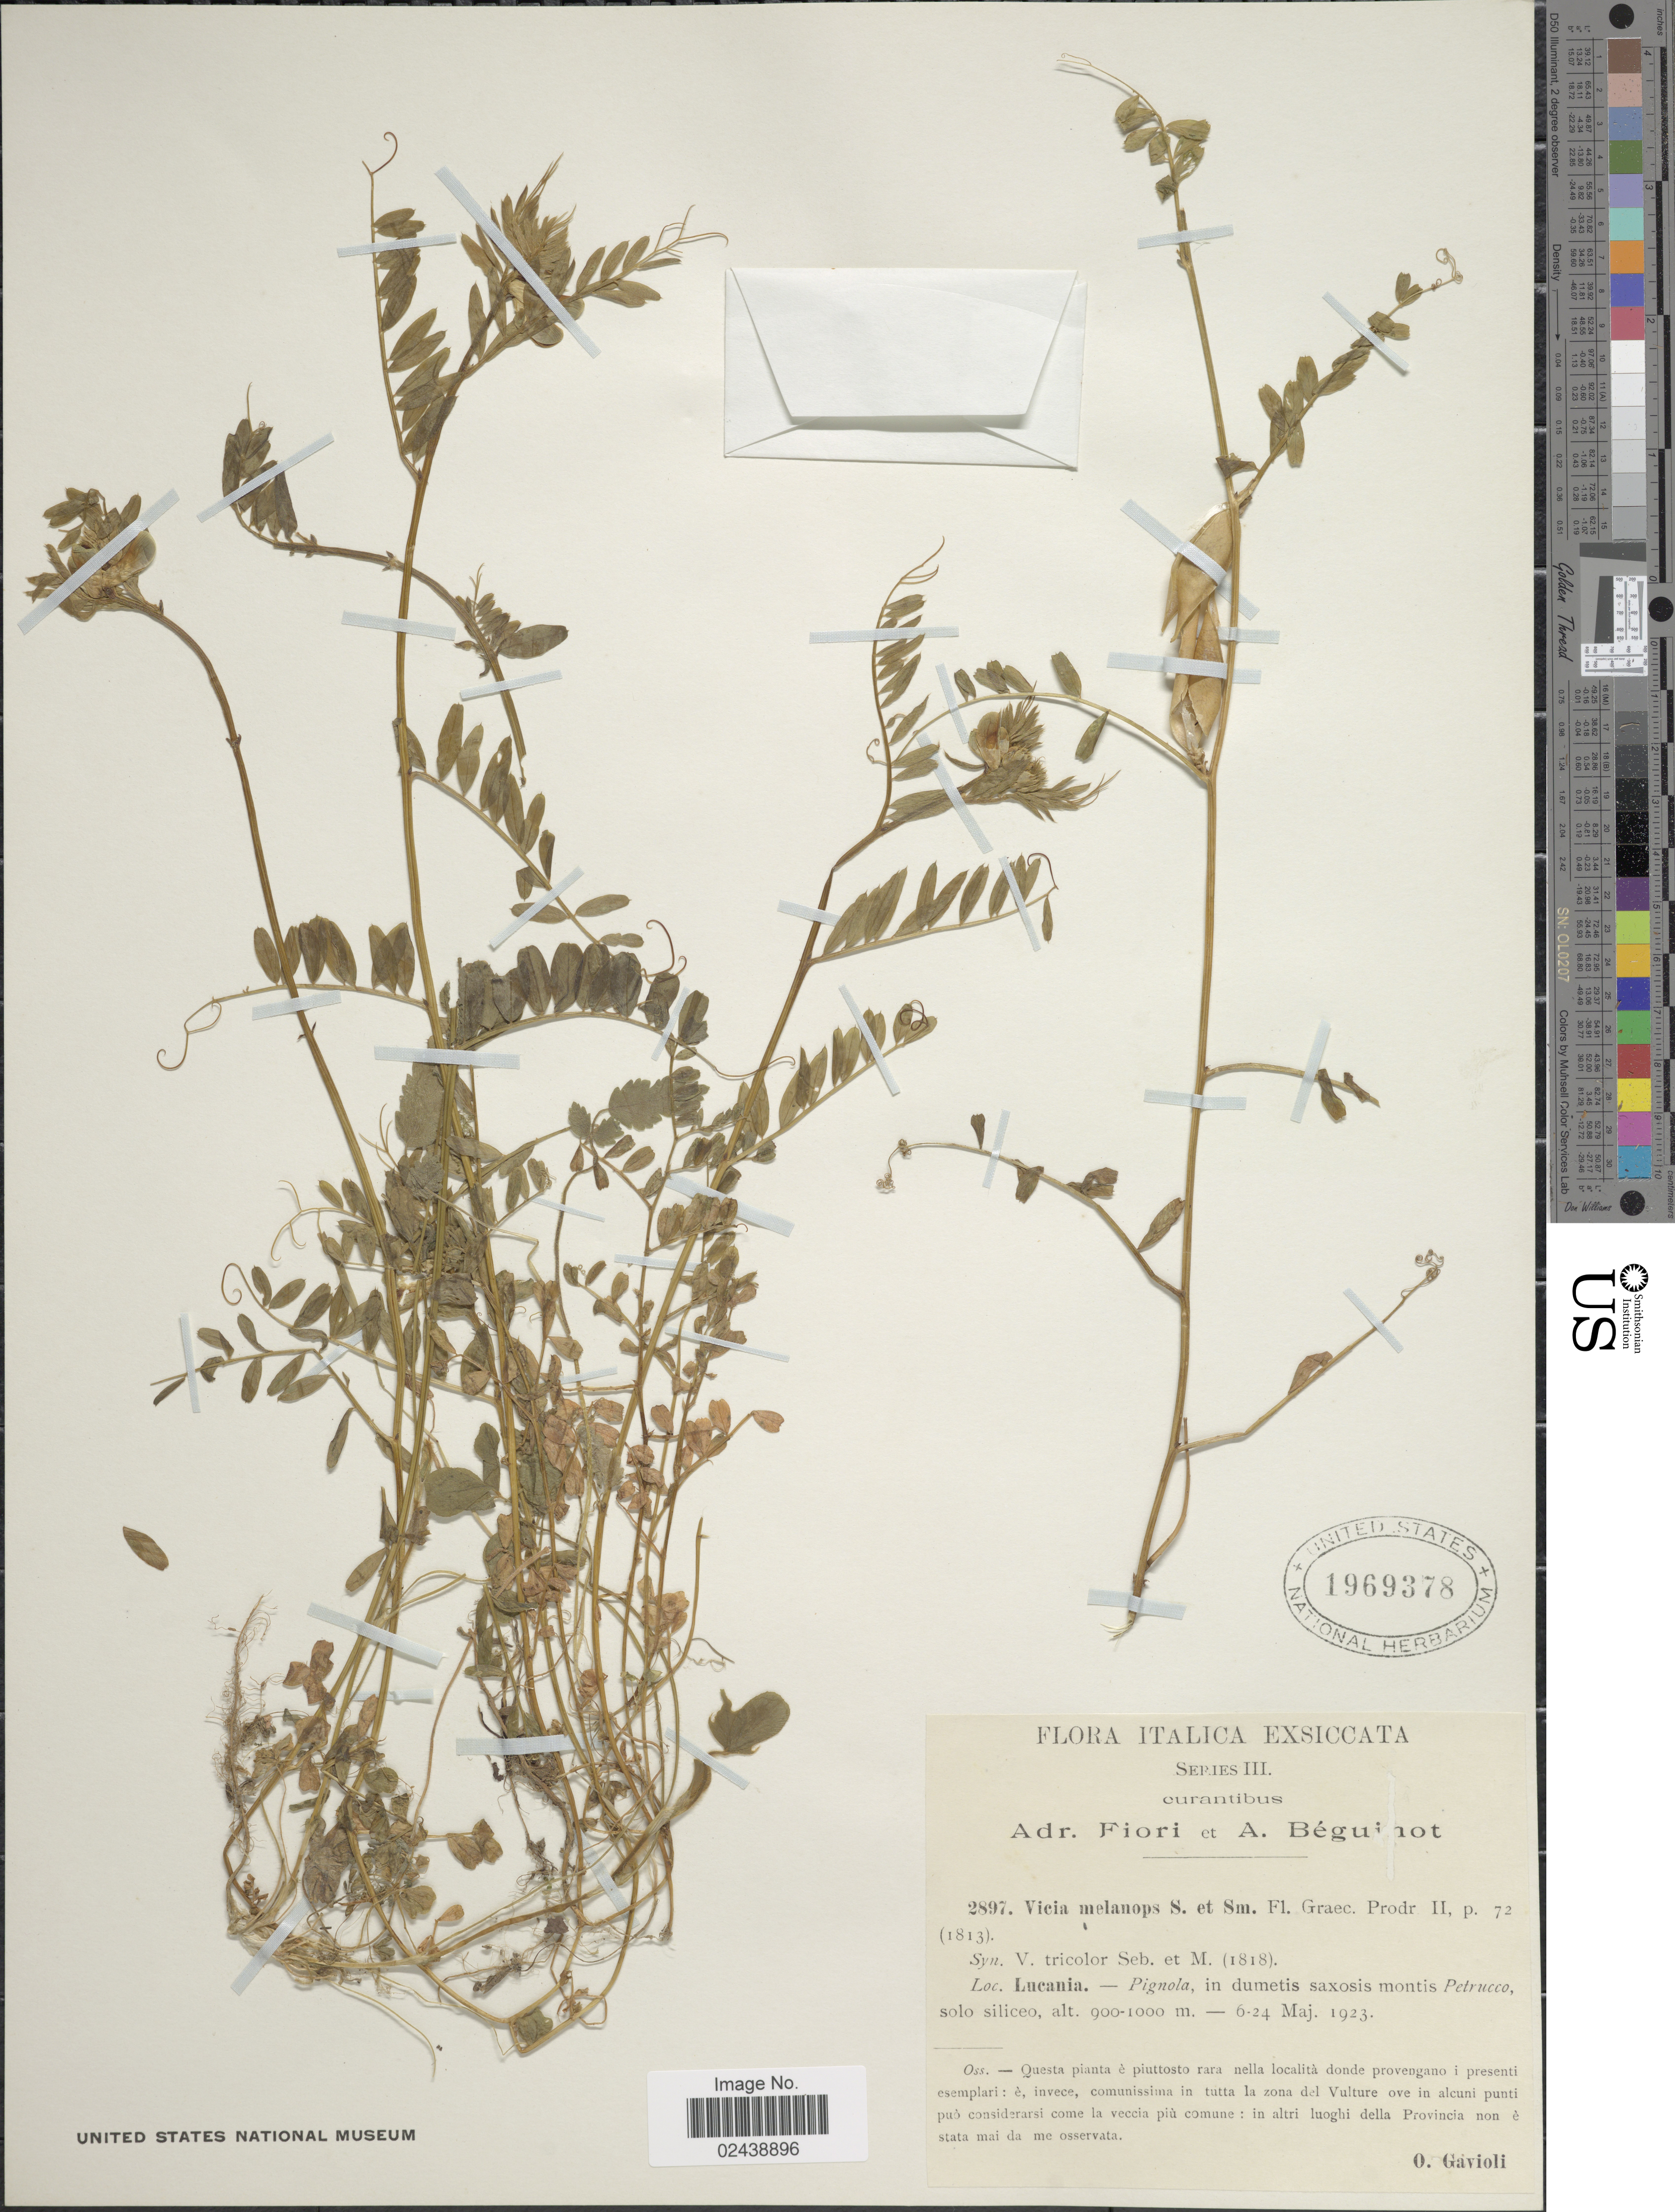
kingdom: Plantae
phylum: Tracheophyta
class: Magnoliopsida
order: Fabales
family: Fabaceae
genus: Vicia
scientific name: Vicia melanops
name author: Sibth. & Sm.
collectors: O. Gavioli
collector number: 2897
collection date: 1923-05-06/1923-05-24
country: Italy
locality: Italica. Lucania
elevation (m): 900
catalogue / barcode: US 1969378